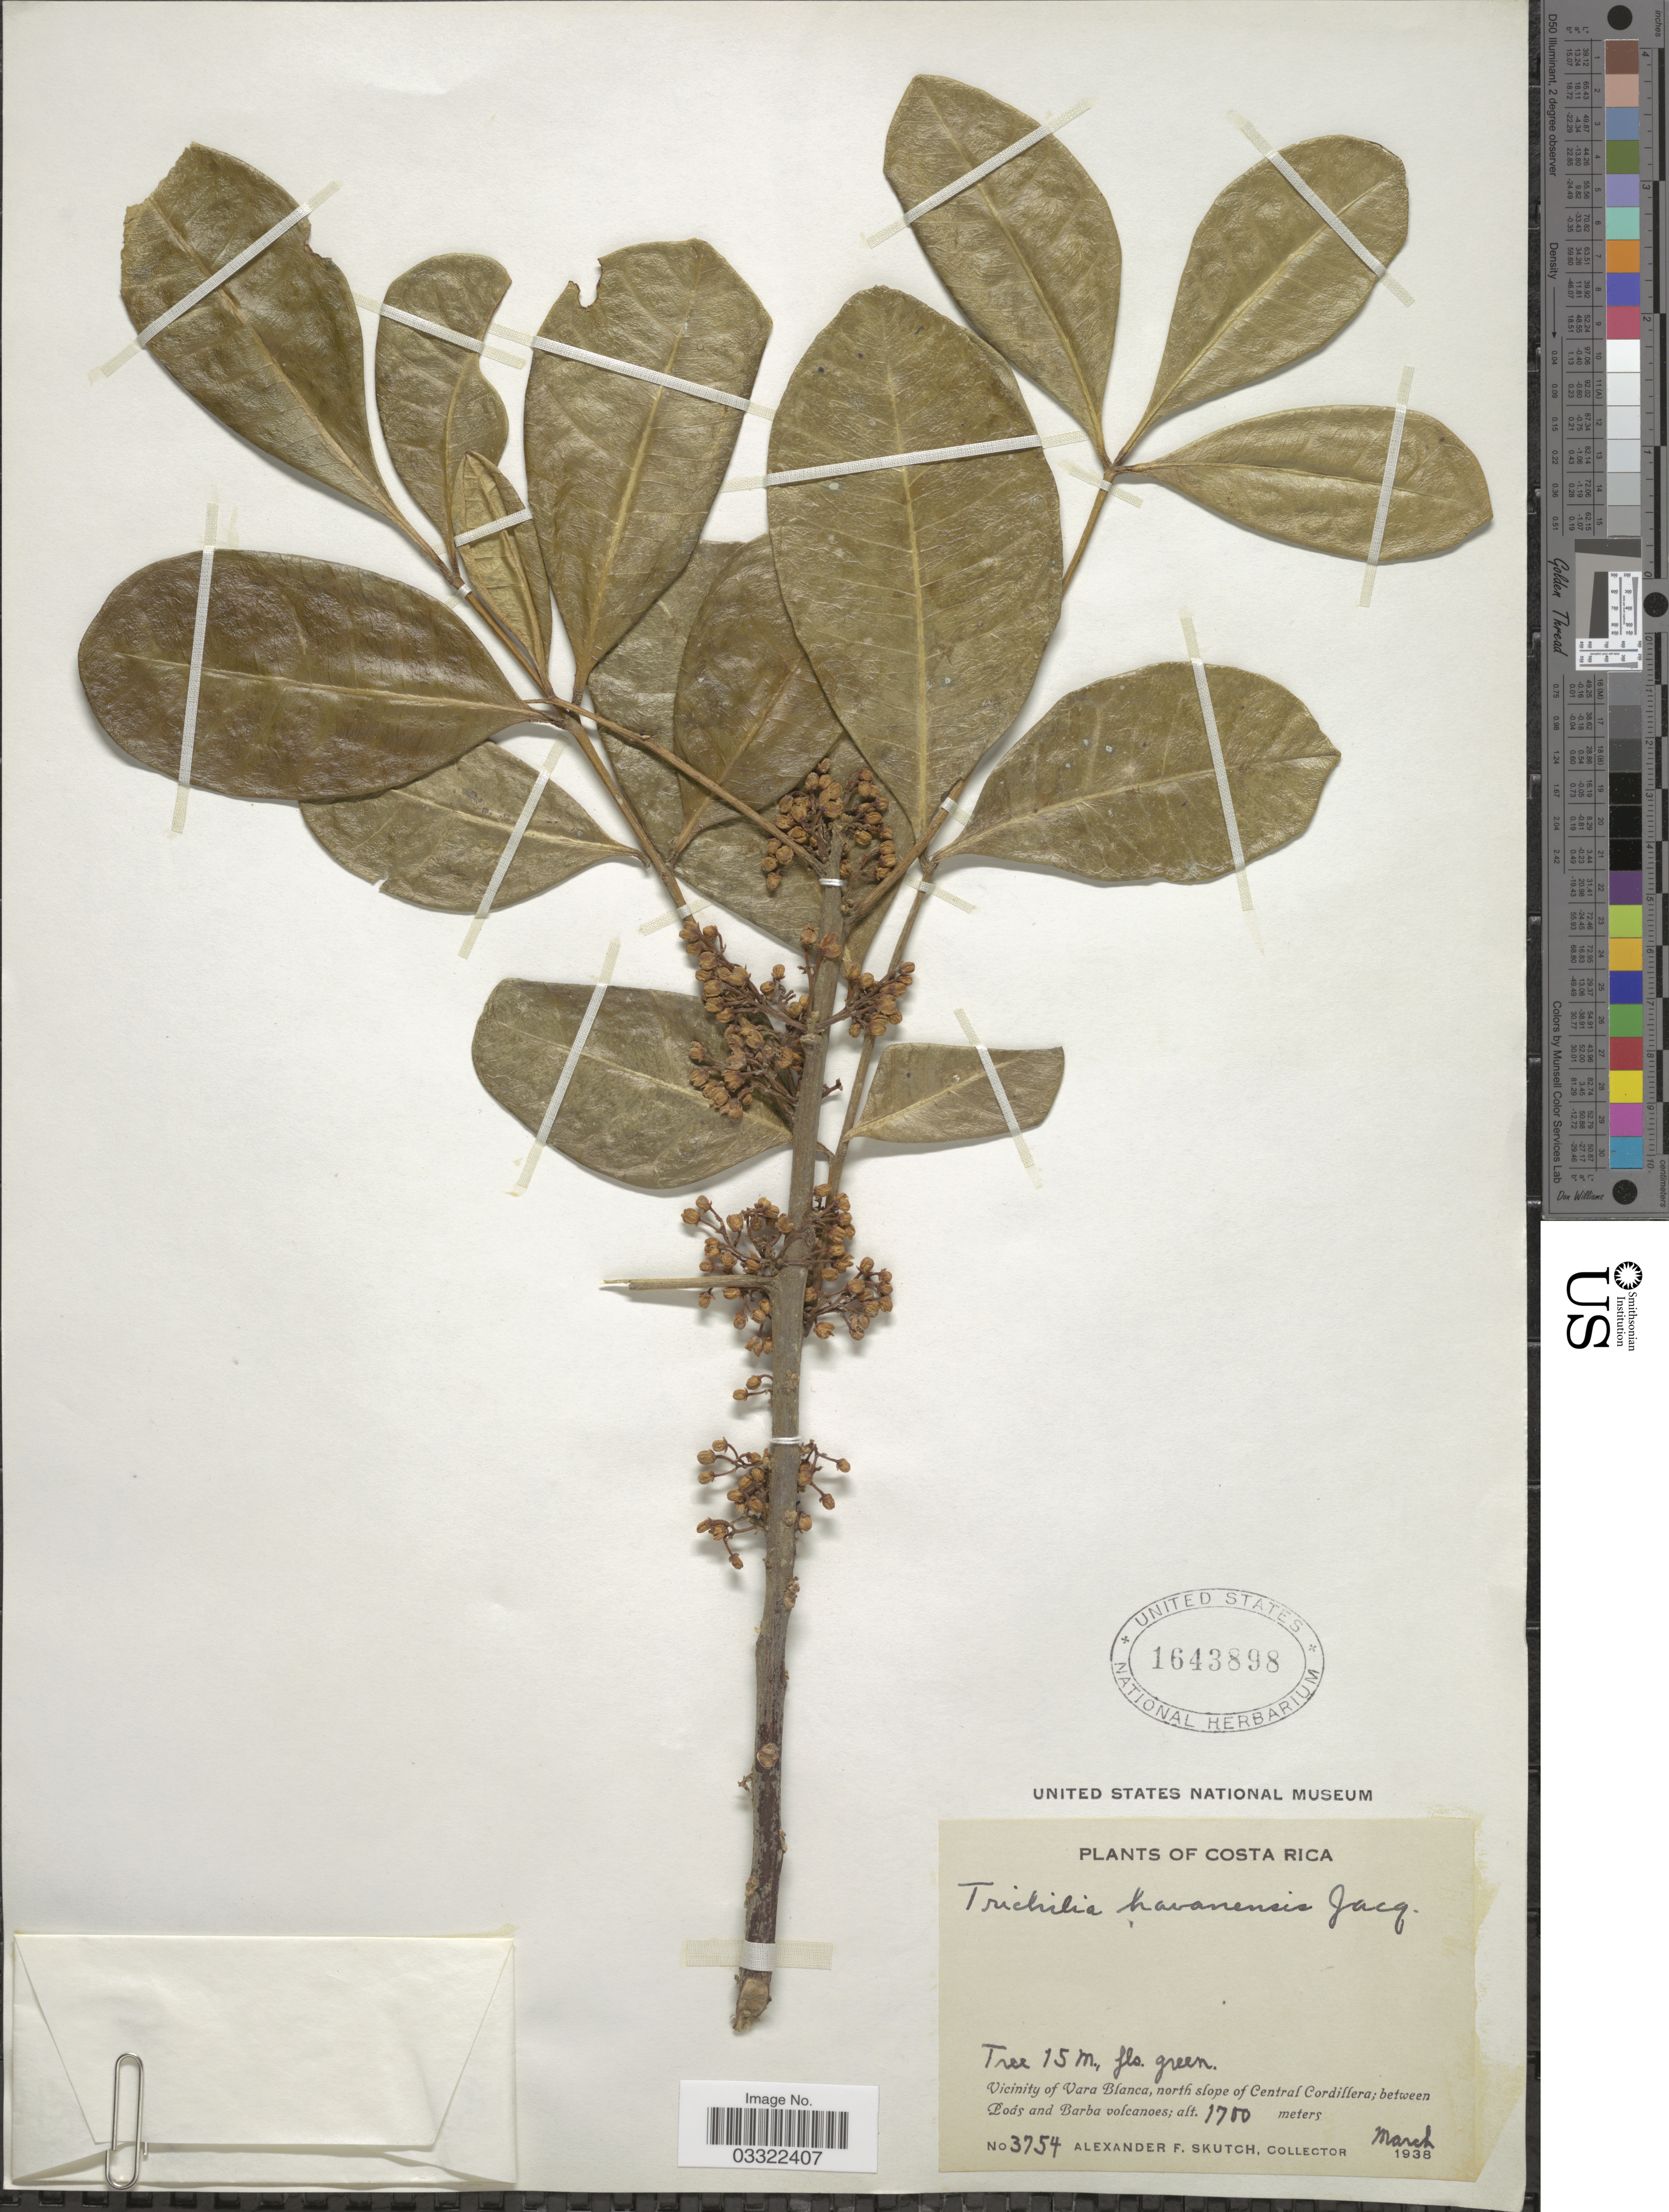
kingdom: Plantae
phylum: Tracheophyta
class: Magnoliopsida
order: Sapindales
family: Meliaceae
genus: Trichilia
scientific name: Trichilia havanensis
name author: Jacq.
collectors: A. F. Skutch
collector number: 3754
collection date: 1938-03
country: Costa Rica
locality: Vicinity of Vara Blanca, north slope of Central Cordillera; between Pods and Barba volcanoes.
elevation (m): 1700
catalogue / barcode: US 1643898